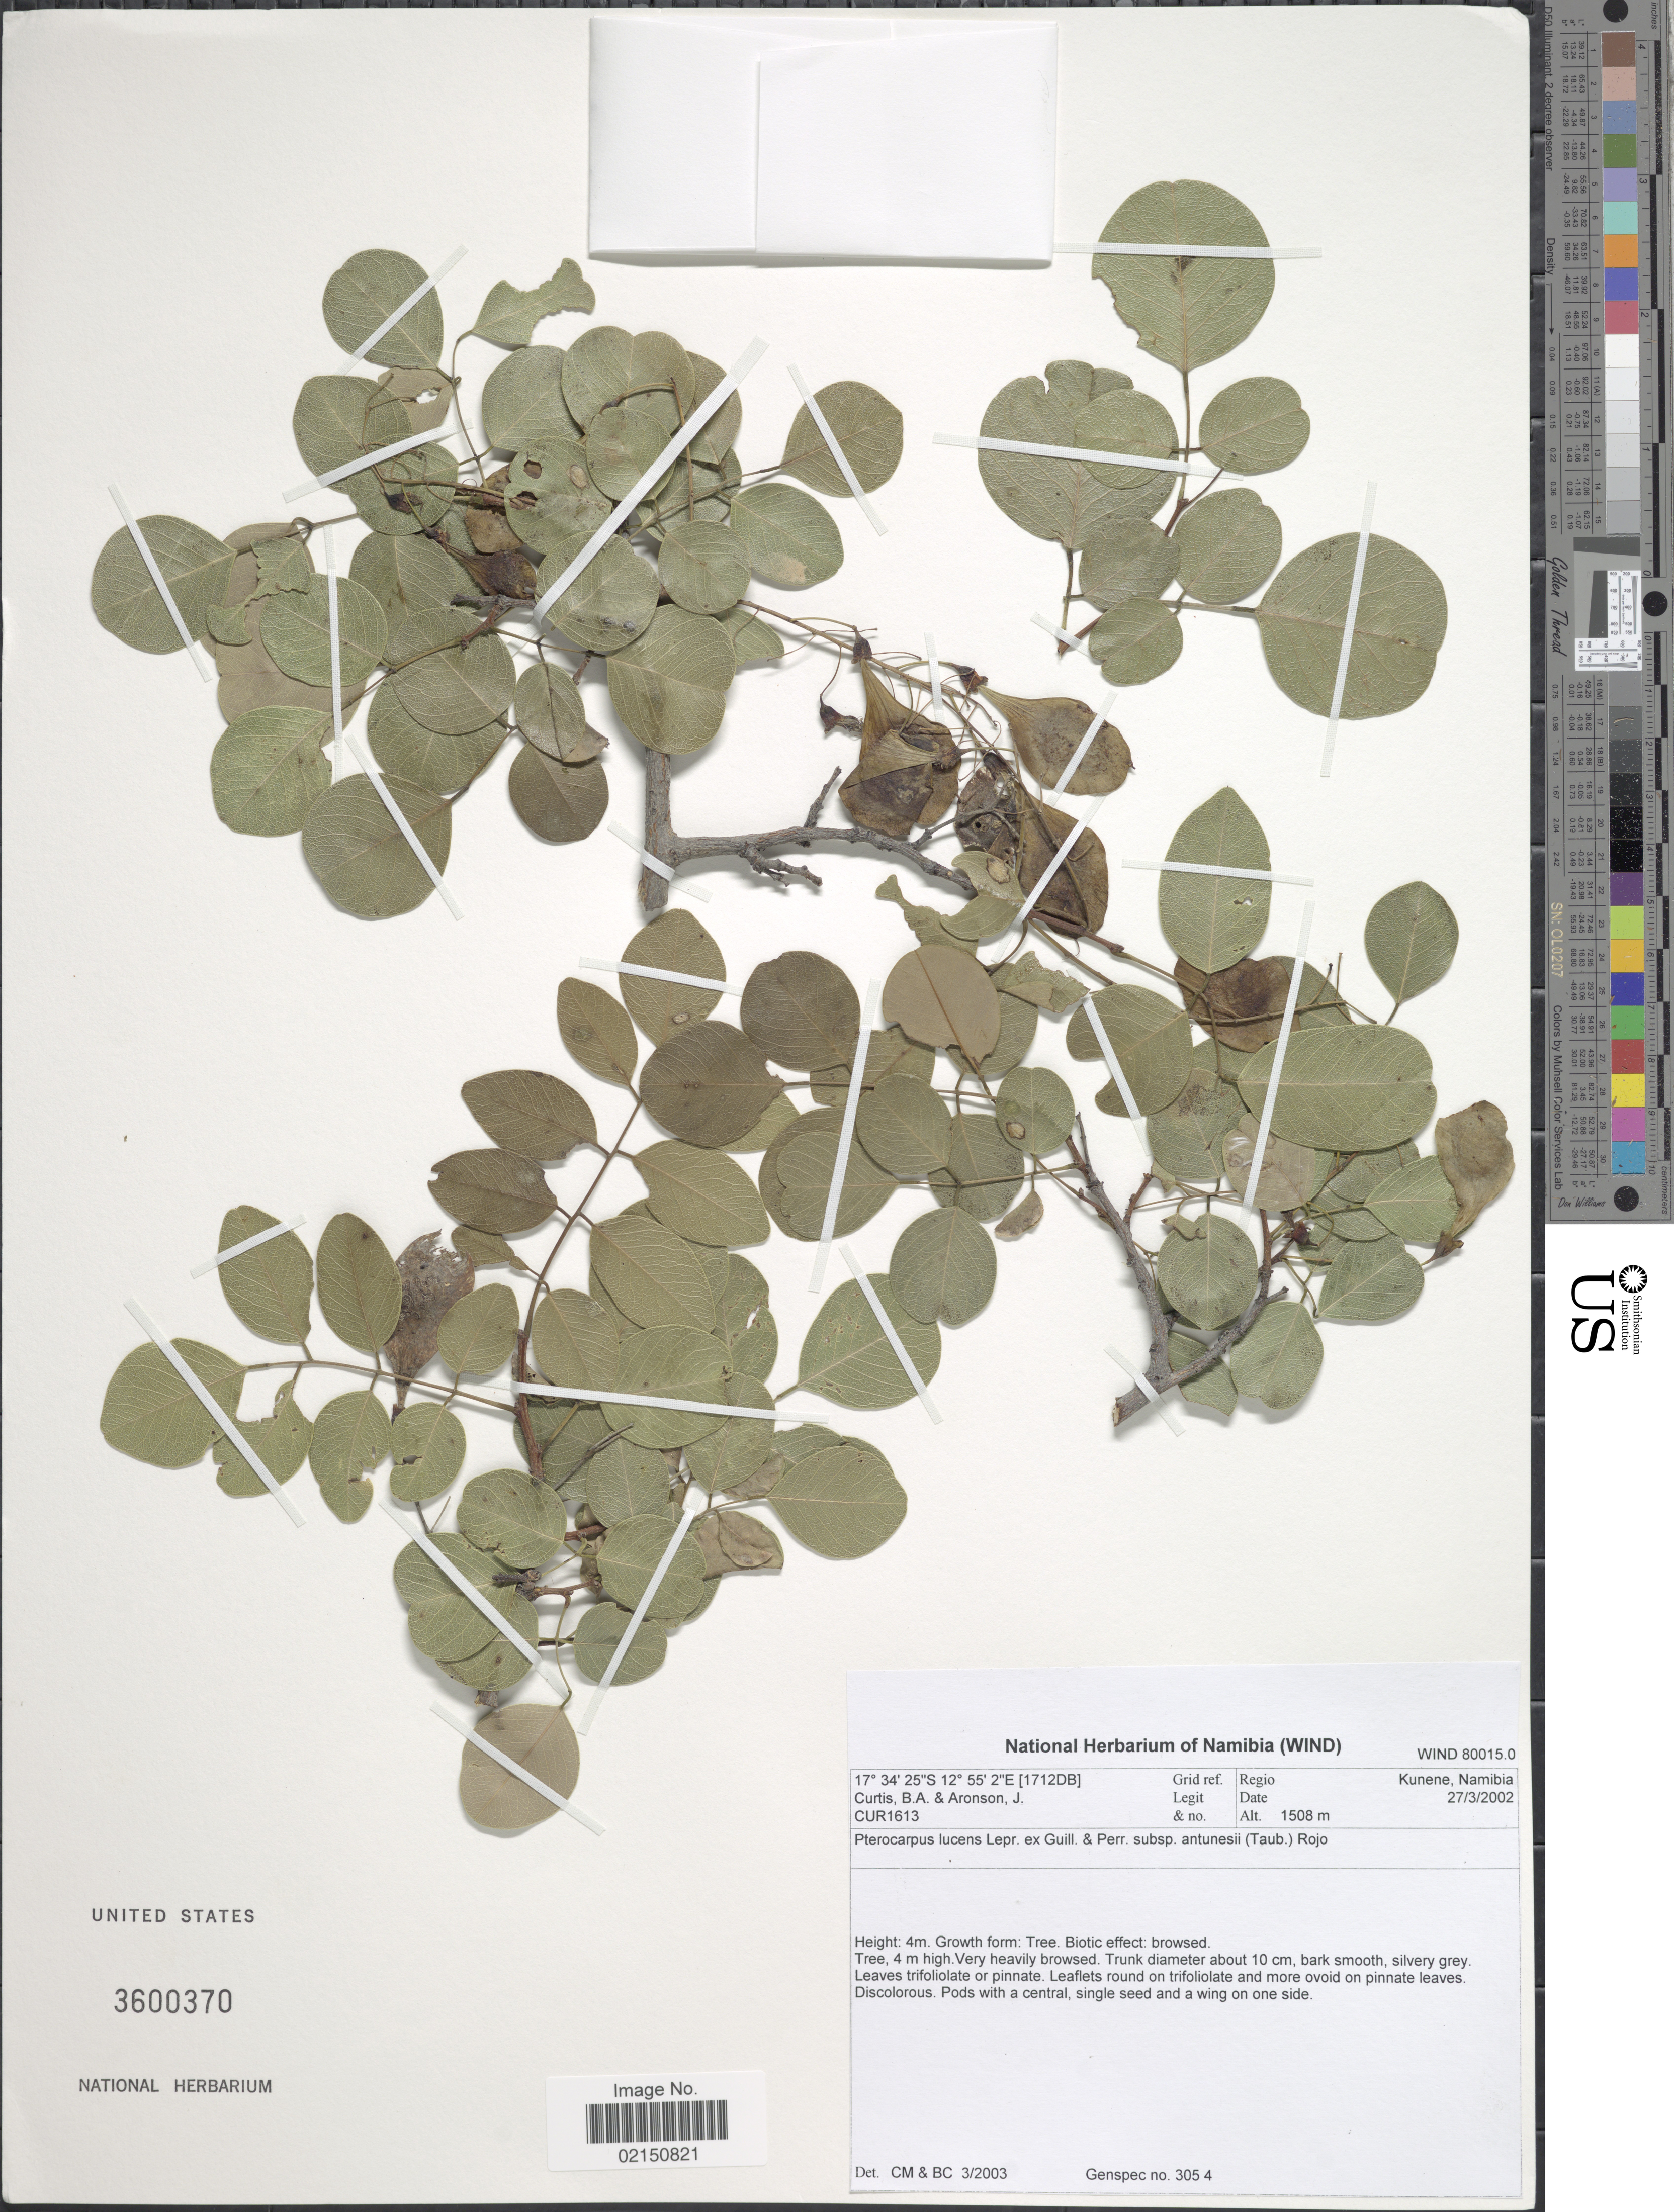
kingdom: Plantae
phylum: Tracheophyta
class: Magnoliopsida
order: Fabales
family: Fabaceae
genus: Pterocarpus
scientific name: Pterocarpus lucens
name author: Lepr. ex Guill. & Perr.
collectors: B. A. Curtis & J. Aronson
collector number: CUR1613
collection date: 2002-03-27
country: Namibia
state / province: Kunene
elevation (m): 1508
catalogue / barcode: US 3600370